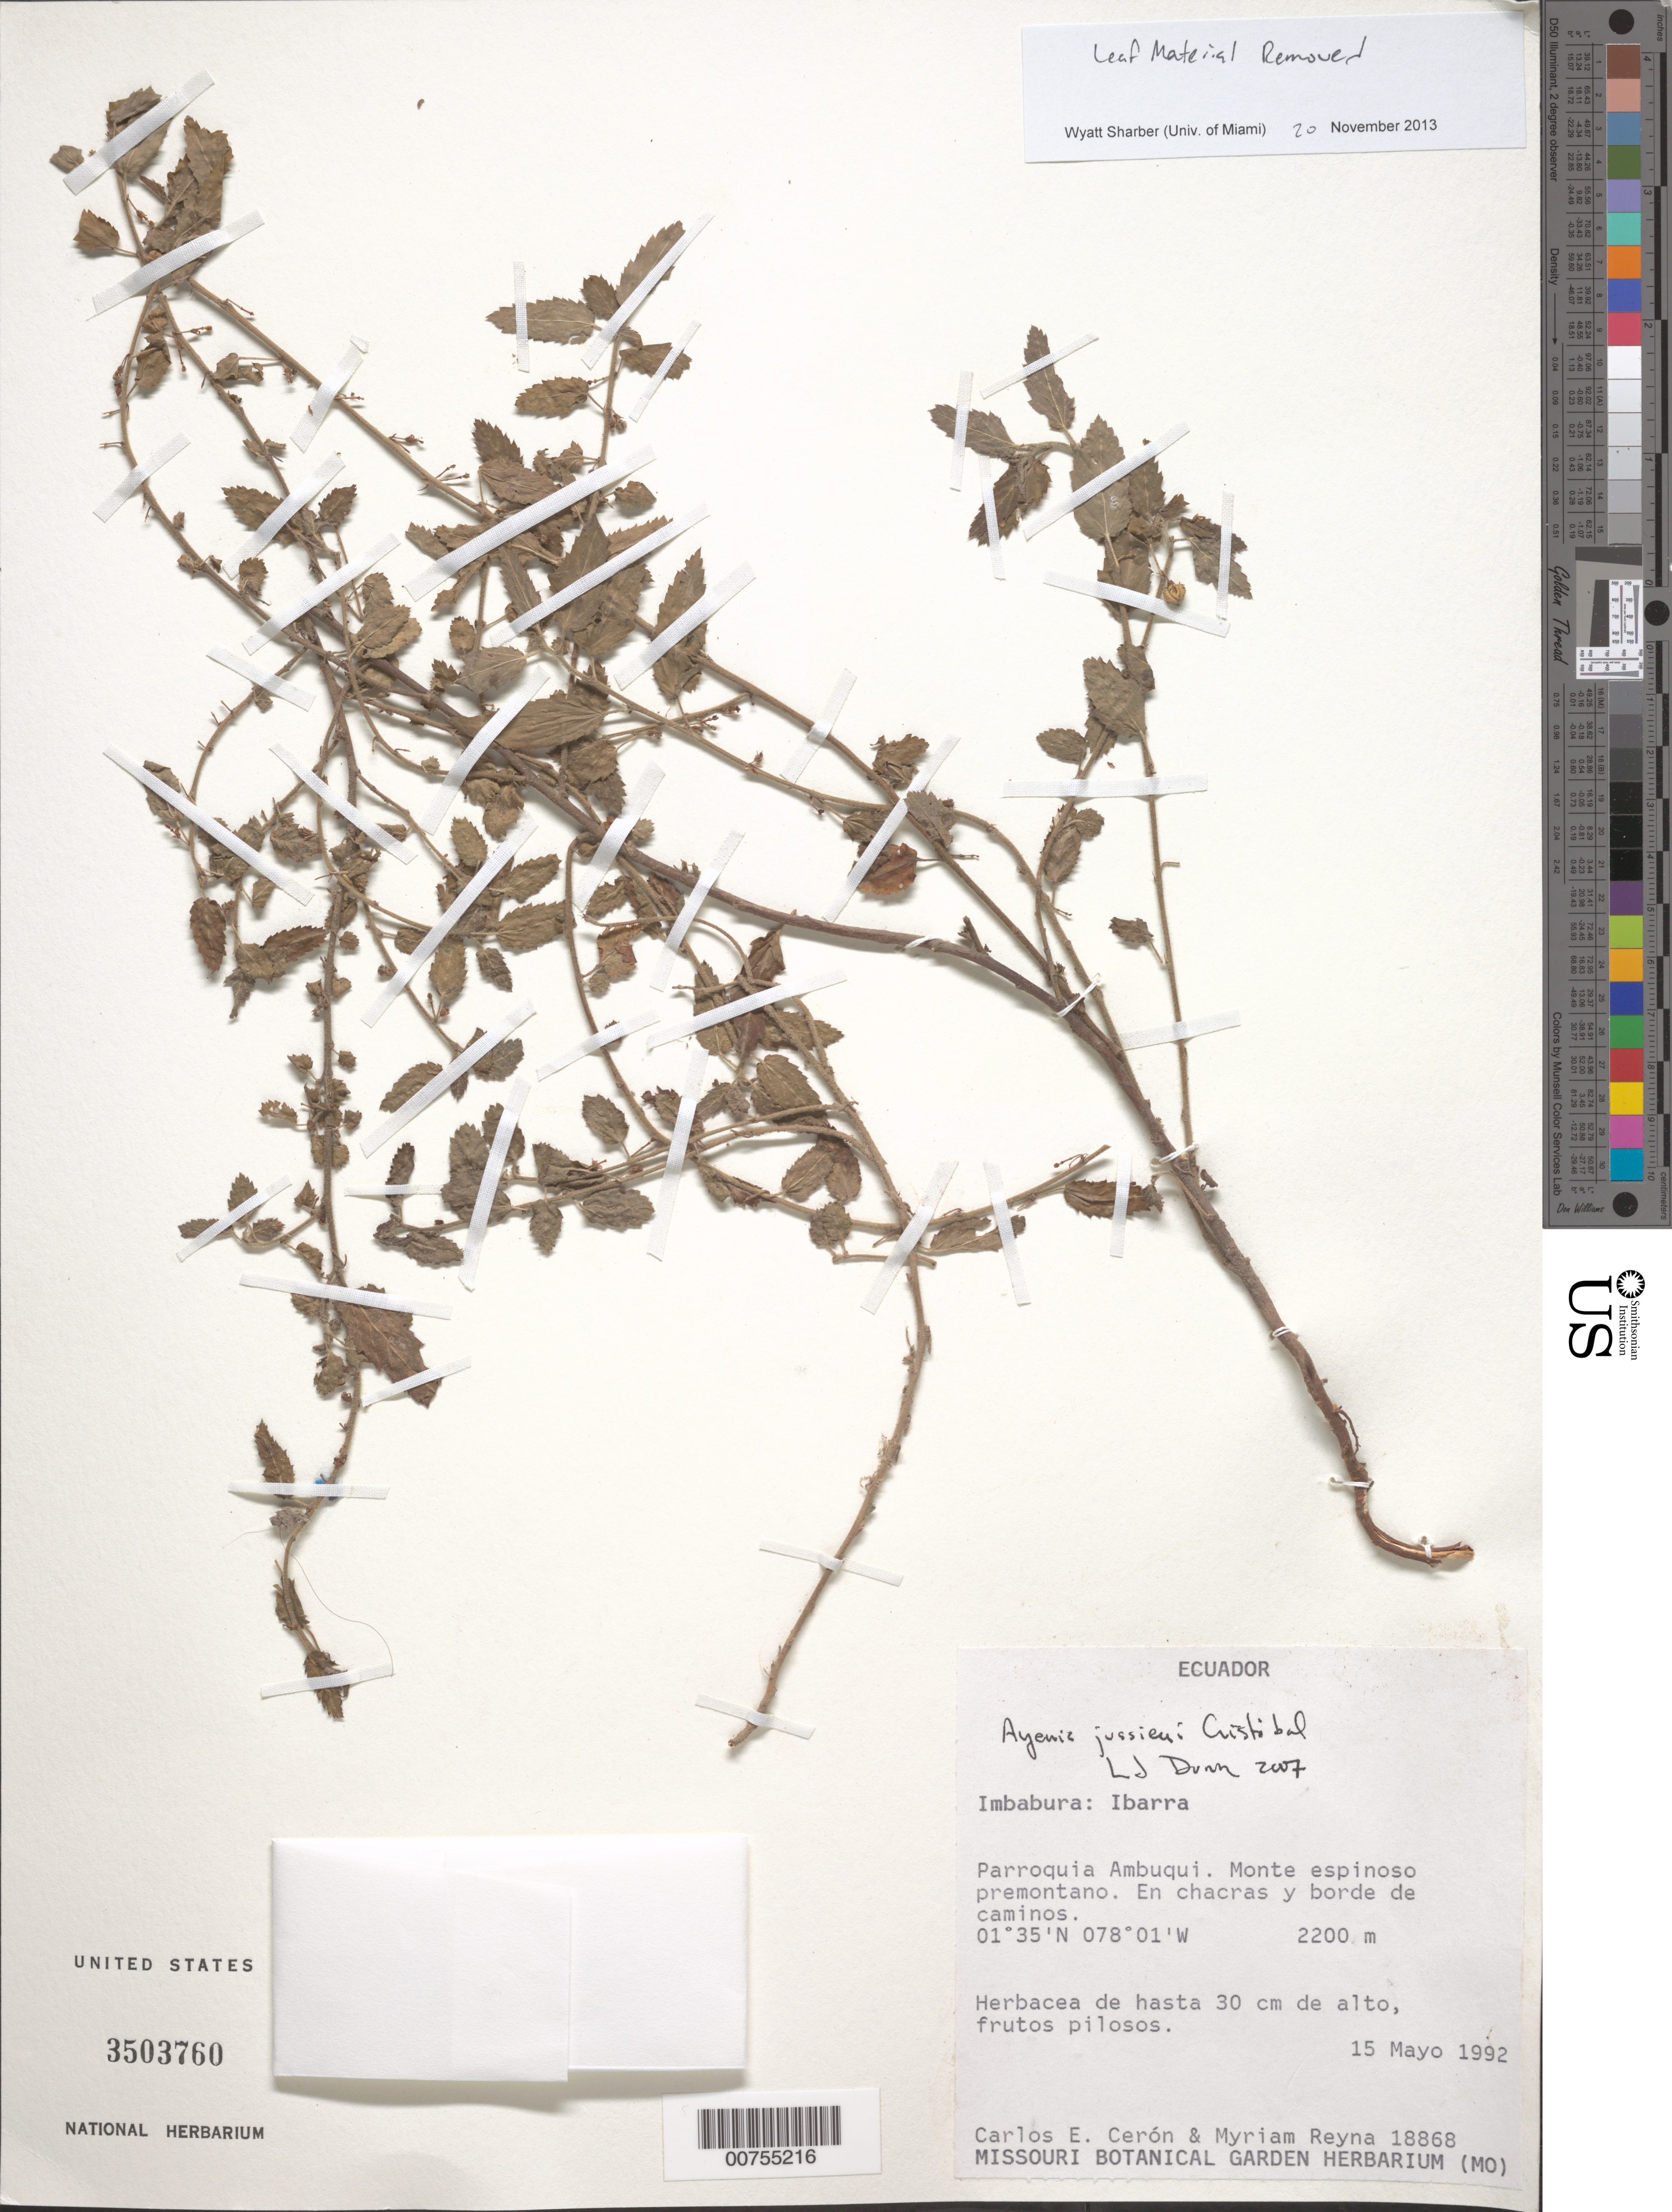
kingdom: Plantae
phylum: Tracheophyta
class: Magnoliopsida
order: Malvales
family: Malvaceae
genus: Ayenia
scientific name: Ayenia jussieui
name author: Cristóbal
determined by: Dorr, L. J., (BOT), Smithsonian Institution - National Museum of Natural History (UNITED STATES)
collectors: C. E. Cerón M. & M. Reyna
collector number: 18868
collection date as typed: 15 May 1992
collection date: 1992-05-15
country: Ecuador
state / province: Imbabura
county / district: Ibarra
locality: Parroquia Ambuqui. En chacras y borde de caminos.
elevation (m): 2200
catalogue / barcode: US 3503760